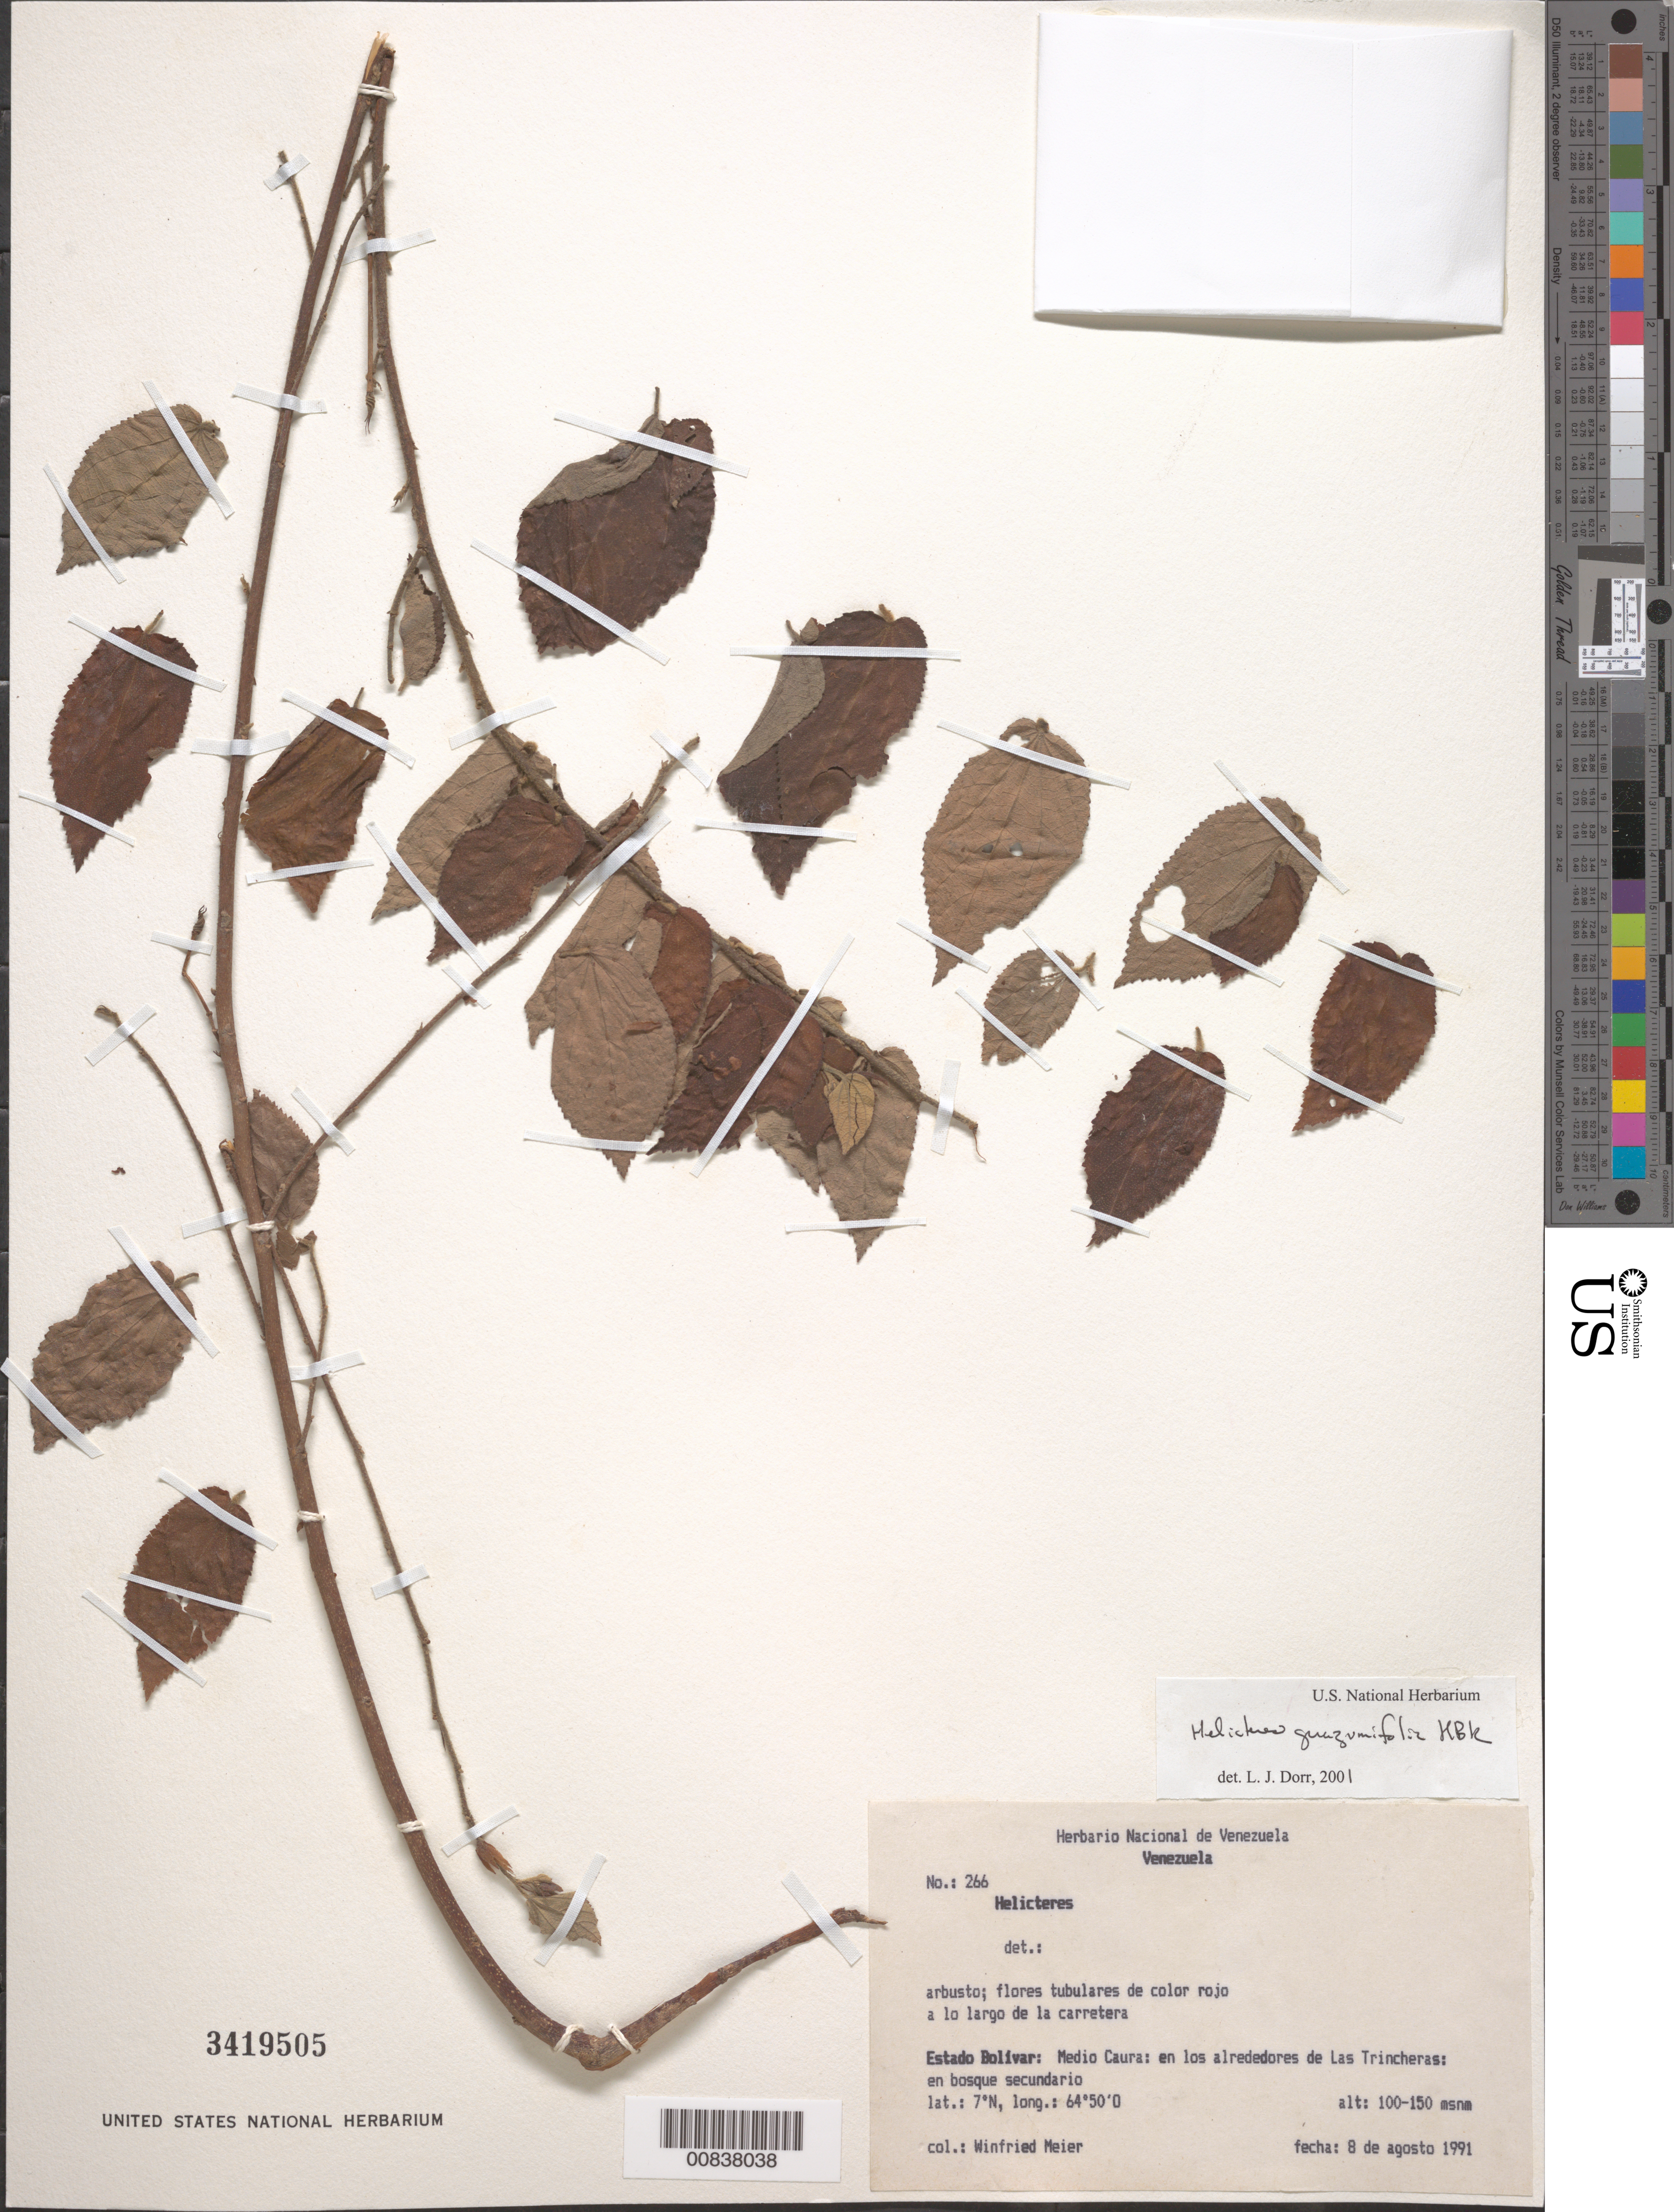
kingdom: Plantae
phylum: Tracheophyta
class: Magnoliopsida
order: Malvales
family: Malvaceae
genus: Helicteres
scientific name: Helicteres guazumifolia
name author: Kunth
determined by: Dorr, L. J., (BOT), Smithsonian Institution - National Museum of Natural History (UNITED STATES)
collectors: W. Meier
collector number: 266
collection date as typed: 8-Aug-91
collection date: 1991-08-08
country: Venezuela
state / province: Bolívar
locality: Medio Caura; en los alrededores de Las Trincheras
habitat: Bosque secundario, a lo largo de la carretera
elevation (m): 100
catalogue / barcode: US 3419505